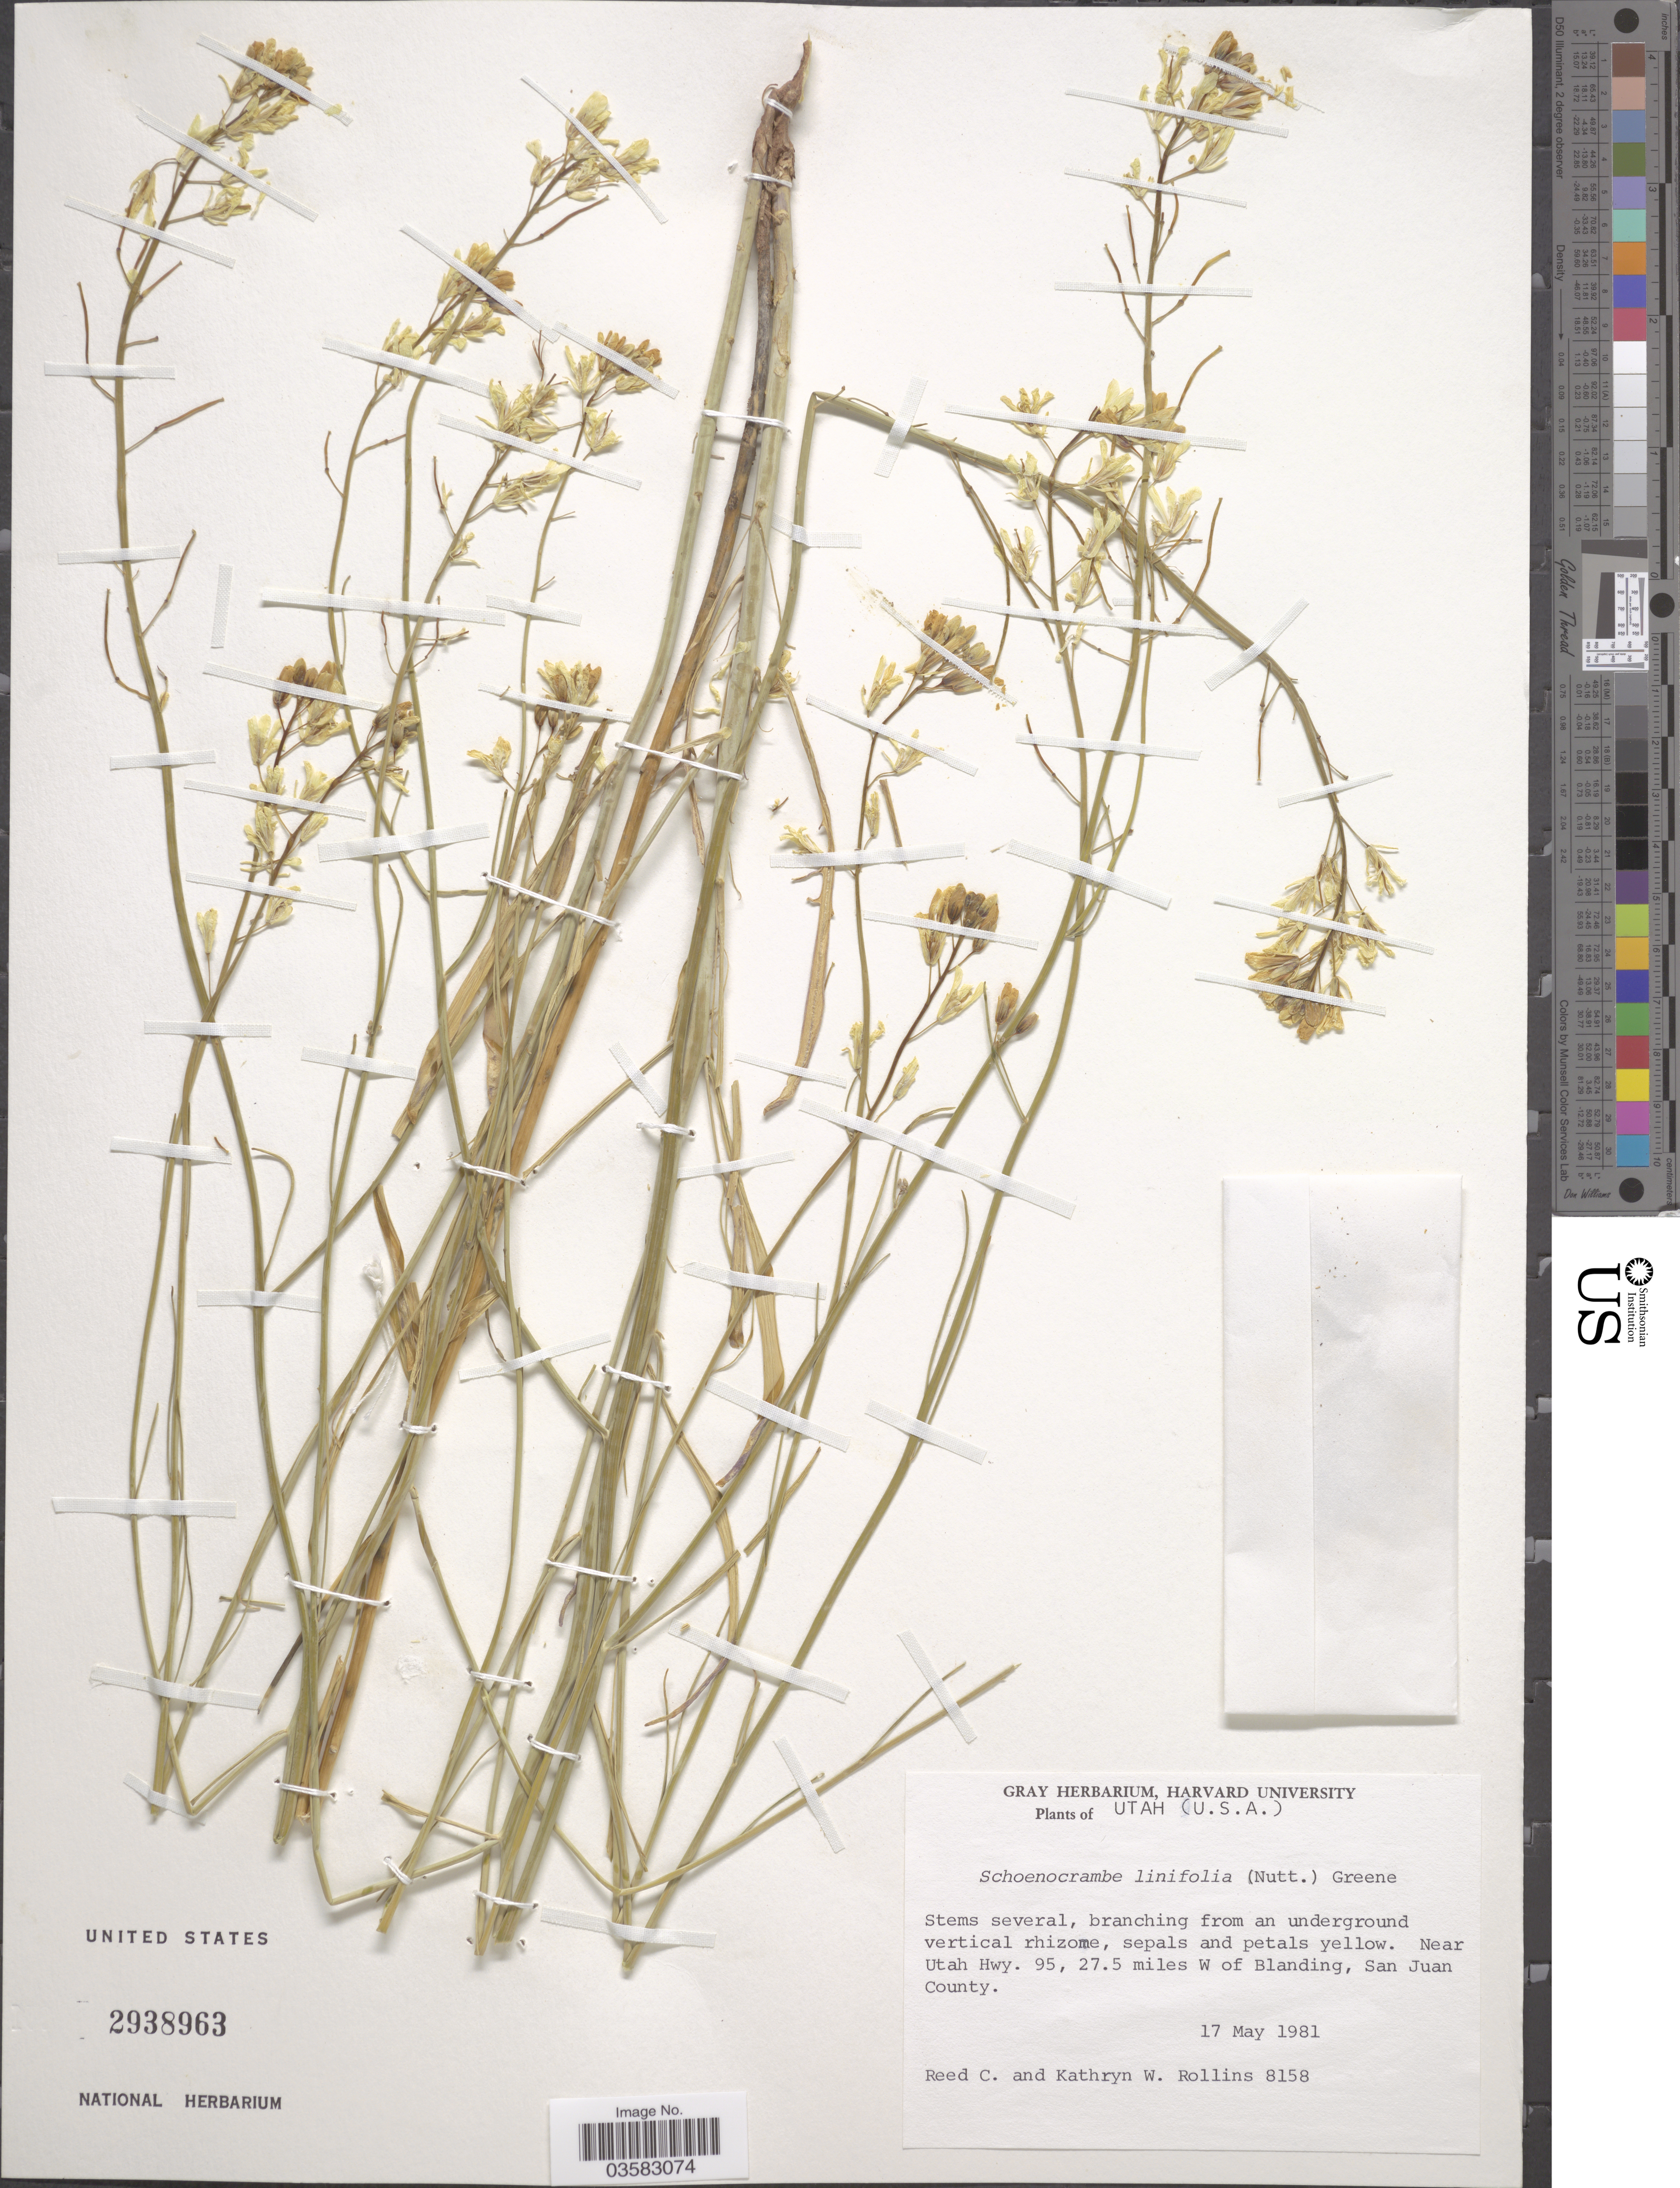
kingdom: Plantae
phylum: Tracheophyta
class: Magnoliopsida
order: Brassicales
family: Brassicaceae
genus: Sisymbrium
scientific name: Sisymbrium linifolium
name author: (Nutt.) Nutt. ex Torr. & A. Gray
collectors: R. C. Rollins & K. W. Rollins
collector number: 8158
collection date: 1981-05-17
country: United States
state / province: Utah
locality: Near Utah Hwy. 95, 27.5 miles W of Blanding, San Juan County.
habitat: near highway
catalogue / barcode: US 2938963